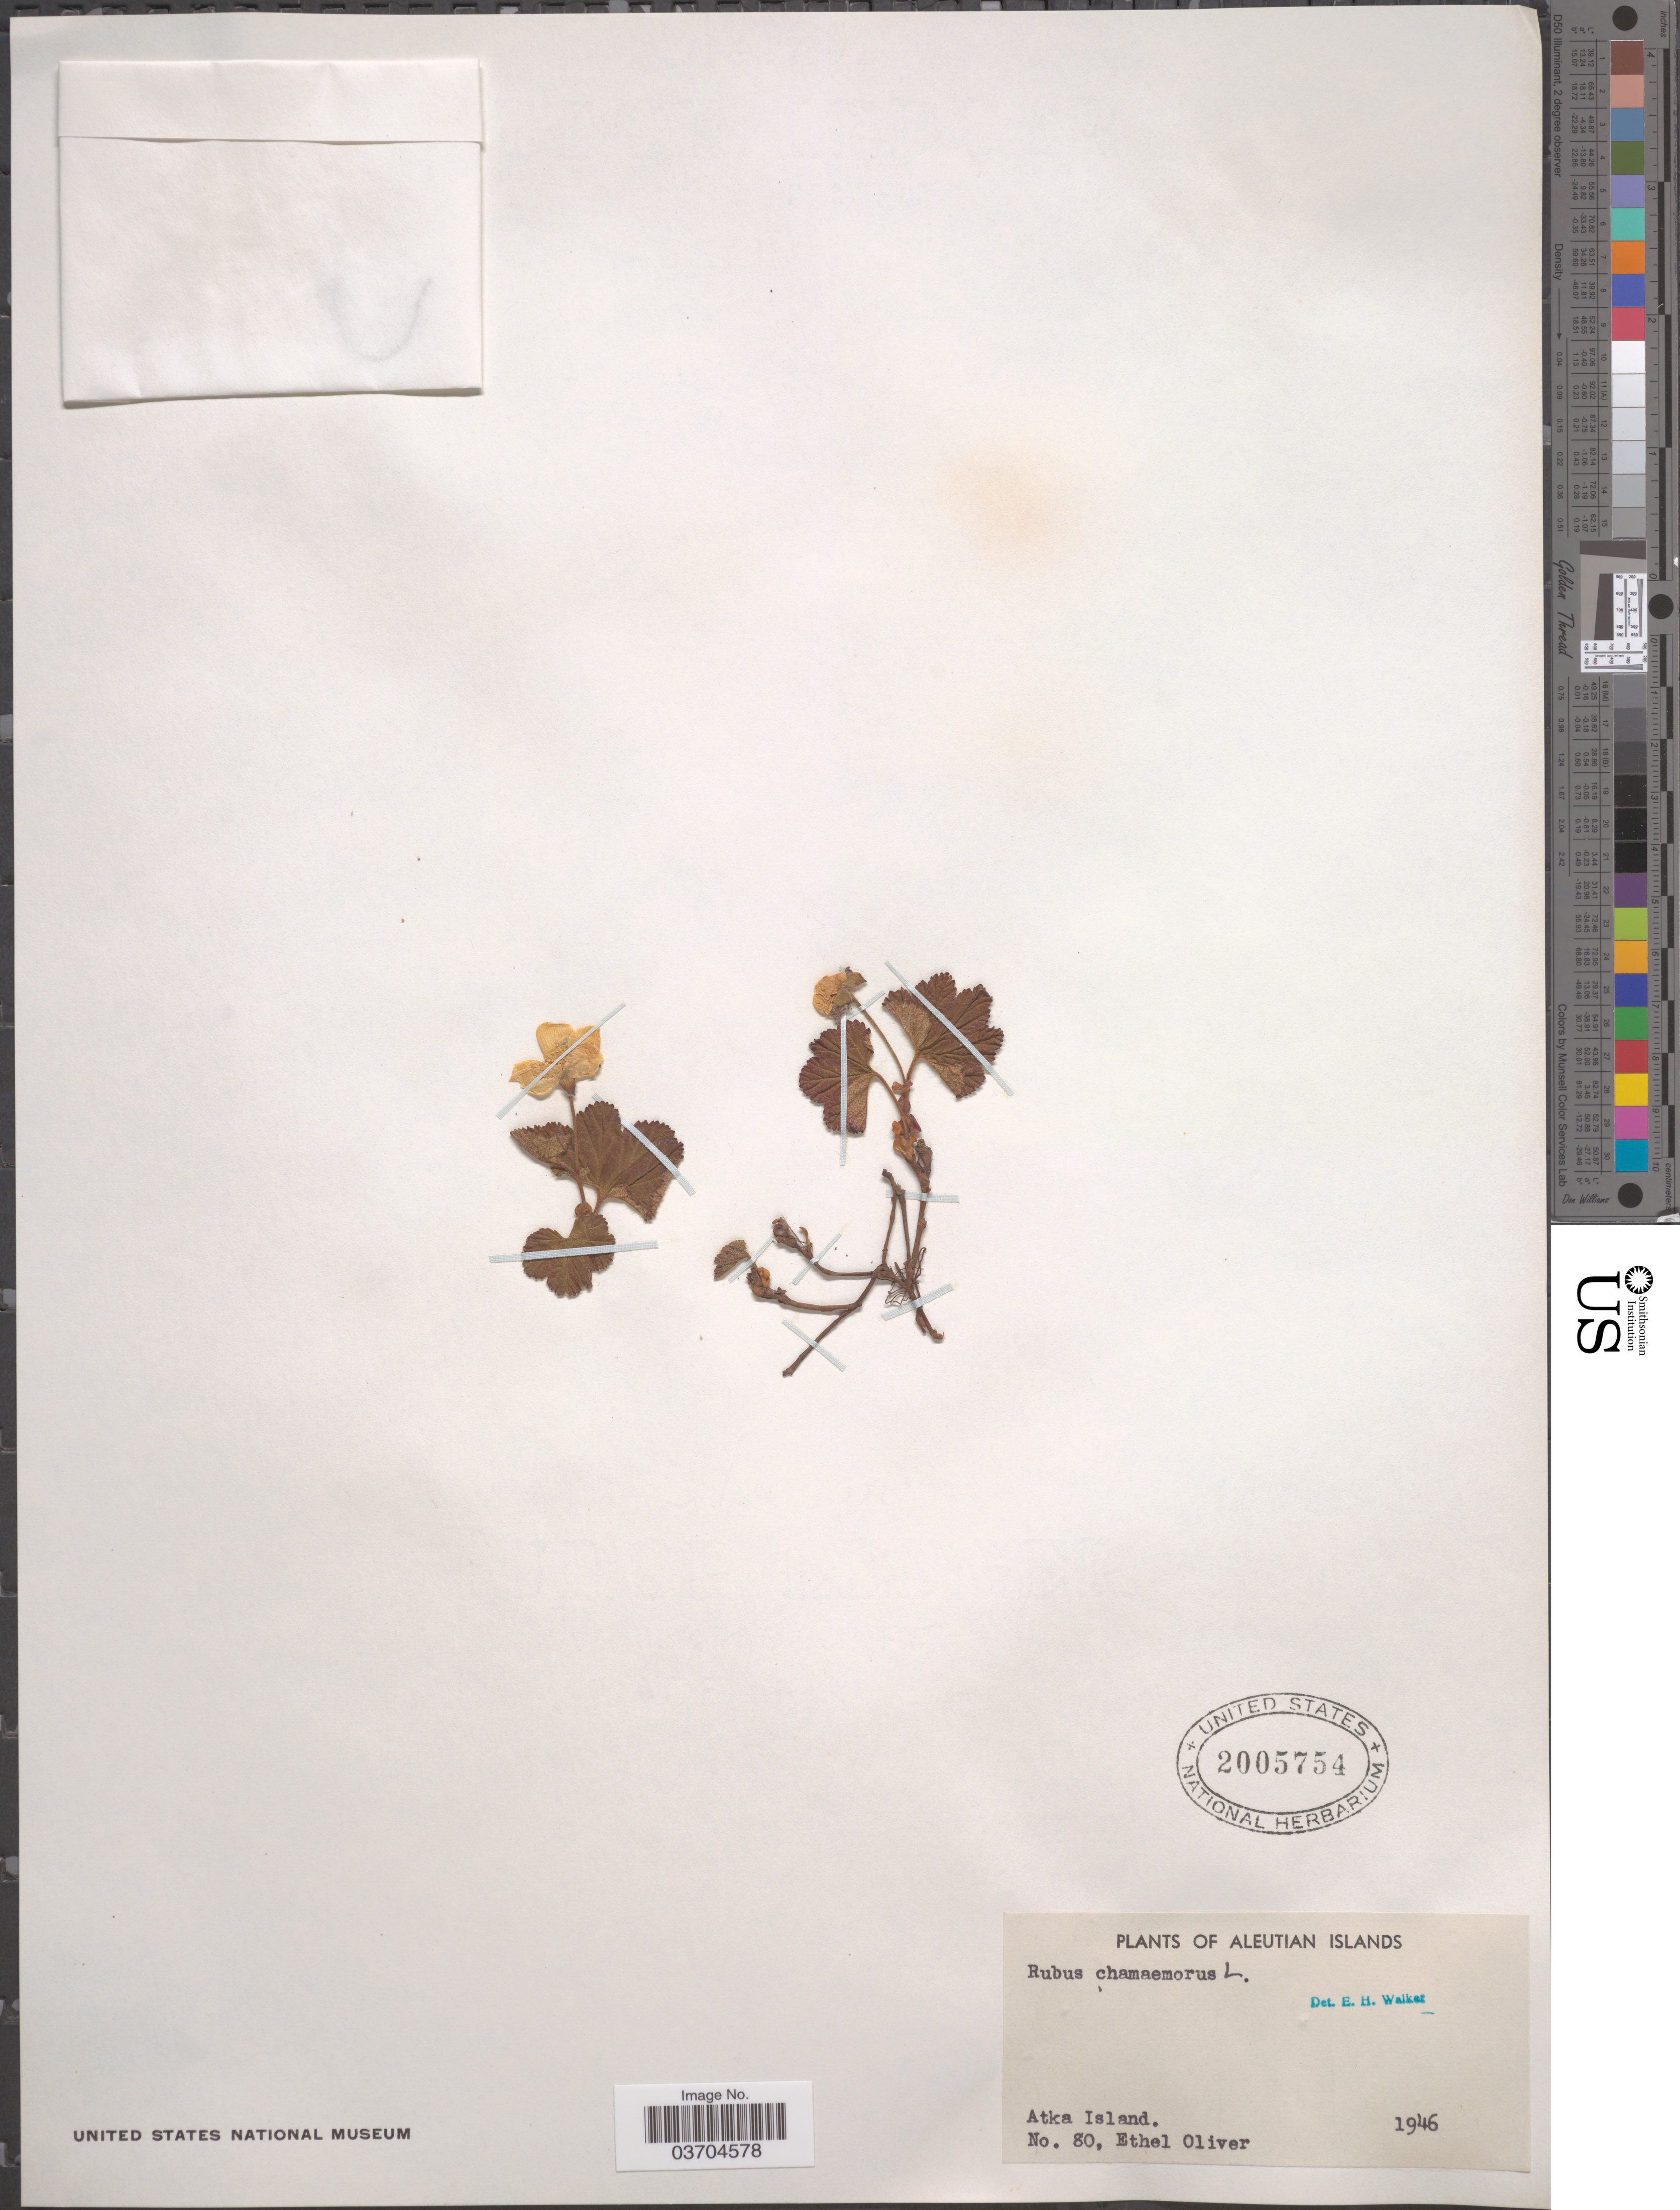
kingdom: Plantae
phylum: Tracheophyta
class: Magnoliopsida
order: Rosales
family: Rosaceae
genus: Rubus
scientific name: Rubus chamaemorus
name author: L.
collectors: E. Oliver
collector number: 80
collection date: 1946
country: United States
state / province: Alaska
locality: Aleutian Islands. Atka Island.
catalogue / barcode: US 2005754